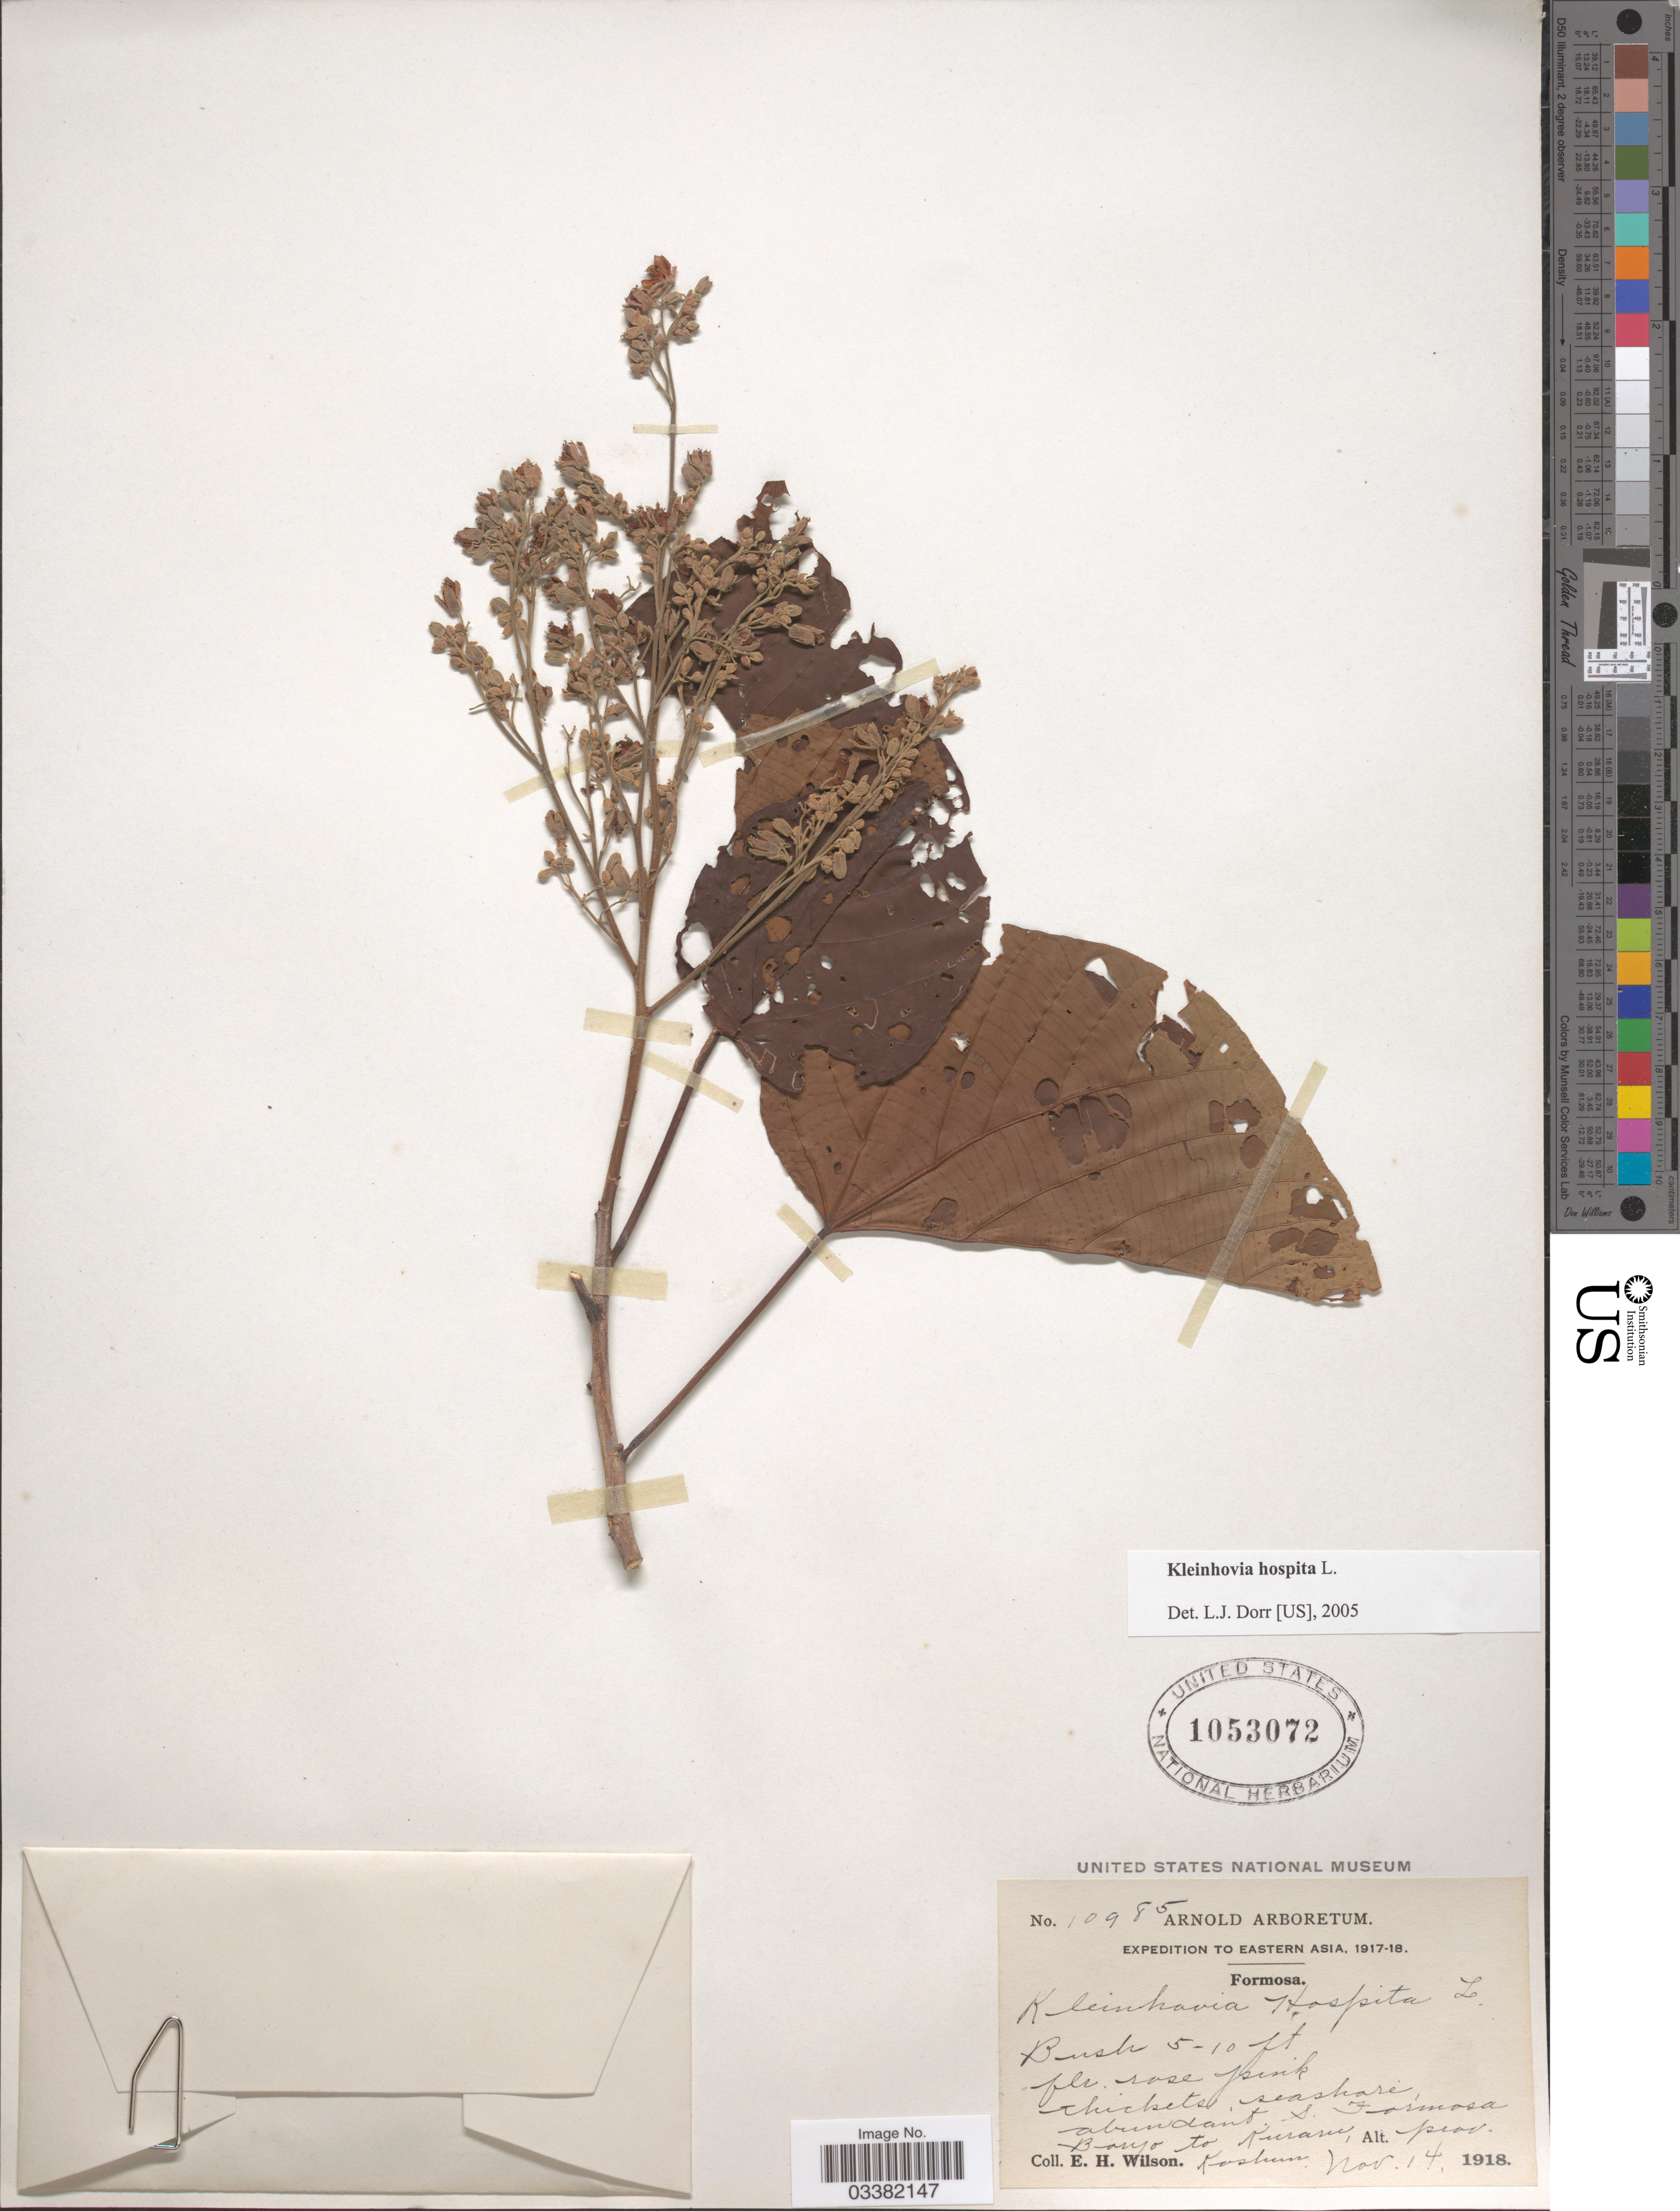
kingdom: Plantae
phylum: Tracheophyta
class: Magnoliopsida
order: Malvales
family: Malvaceae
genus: Kleinhovia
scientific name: Kleinhovia hospita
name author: L.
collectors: E. Wilson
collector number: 10985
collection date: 1918-11-14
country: Taiwan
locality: S. Formosa Boryo to Kuraru, prov. Koshun.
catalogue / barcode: US 1053072